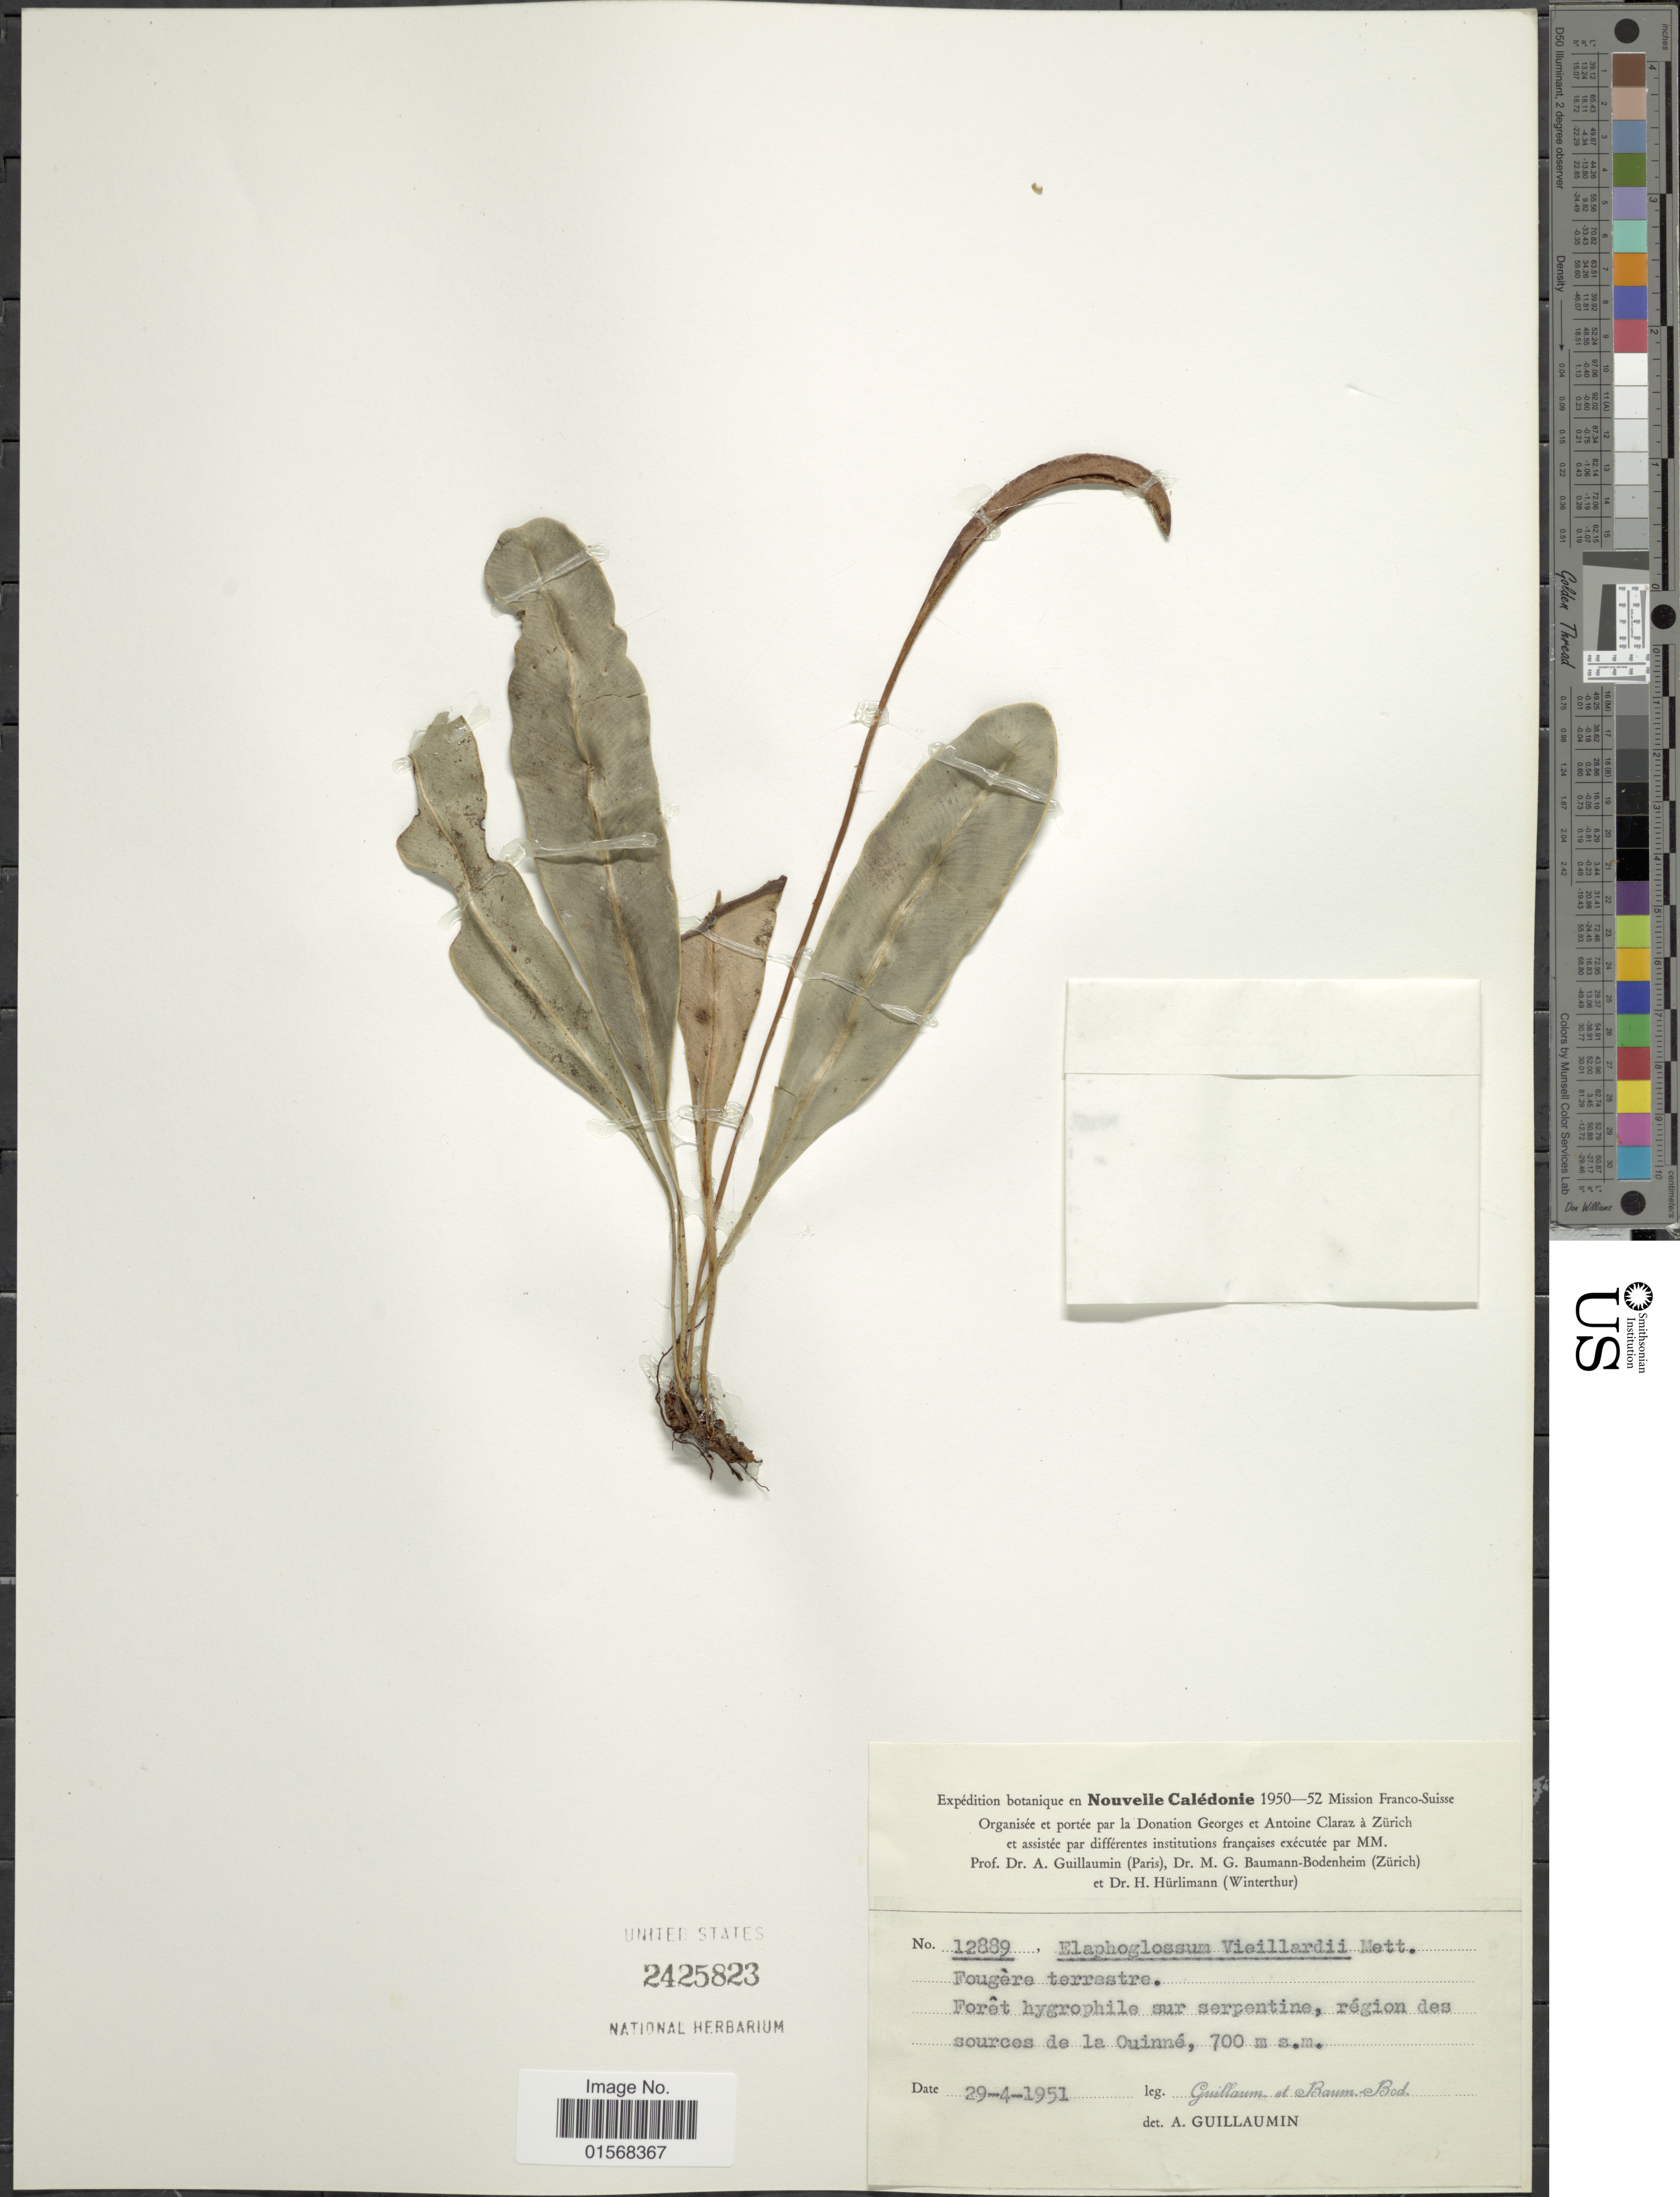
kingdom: Plantae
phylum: Tracheophyta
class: Polypodiopsida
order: Polypodiales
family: Dryopteridaceae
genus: Elaphoglossum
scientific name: Elaphoglossum vieillardii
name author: (Mett.) T. Moore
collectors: A. Guillaumin & M. G. Baumann-Bodenheim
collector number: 12889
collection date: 1951-04-29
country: New Caledonia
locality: Nouvelle Caledonie. Foret hygrophile sur serpentine, region des sources de la Ouinne.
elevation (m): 700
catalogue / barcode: US 2425823